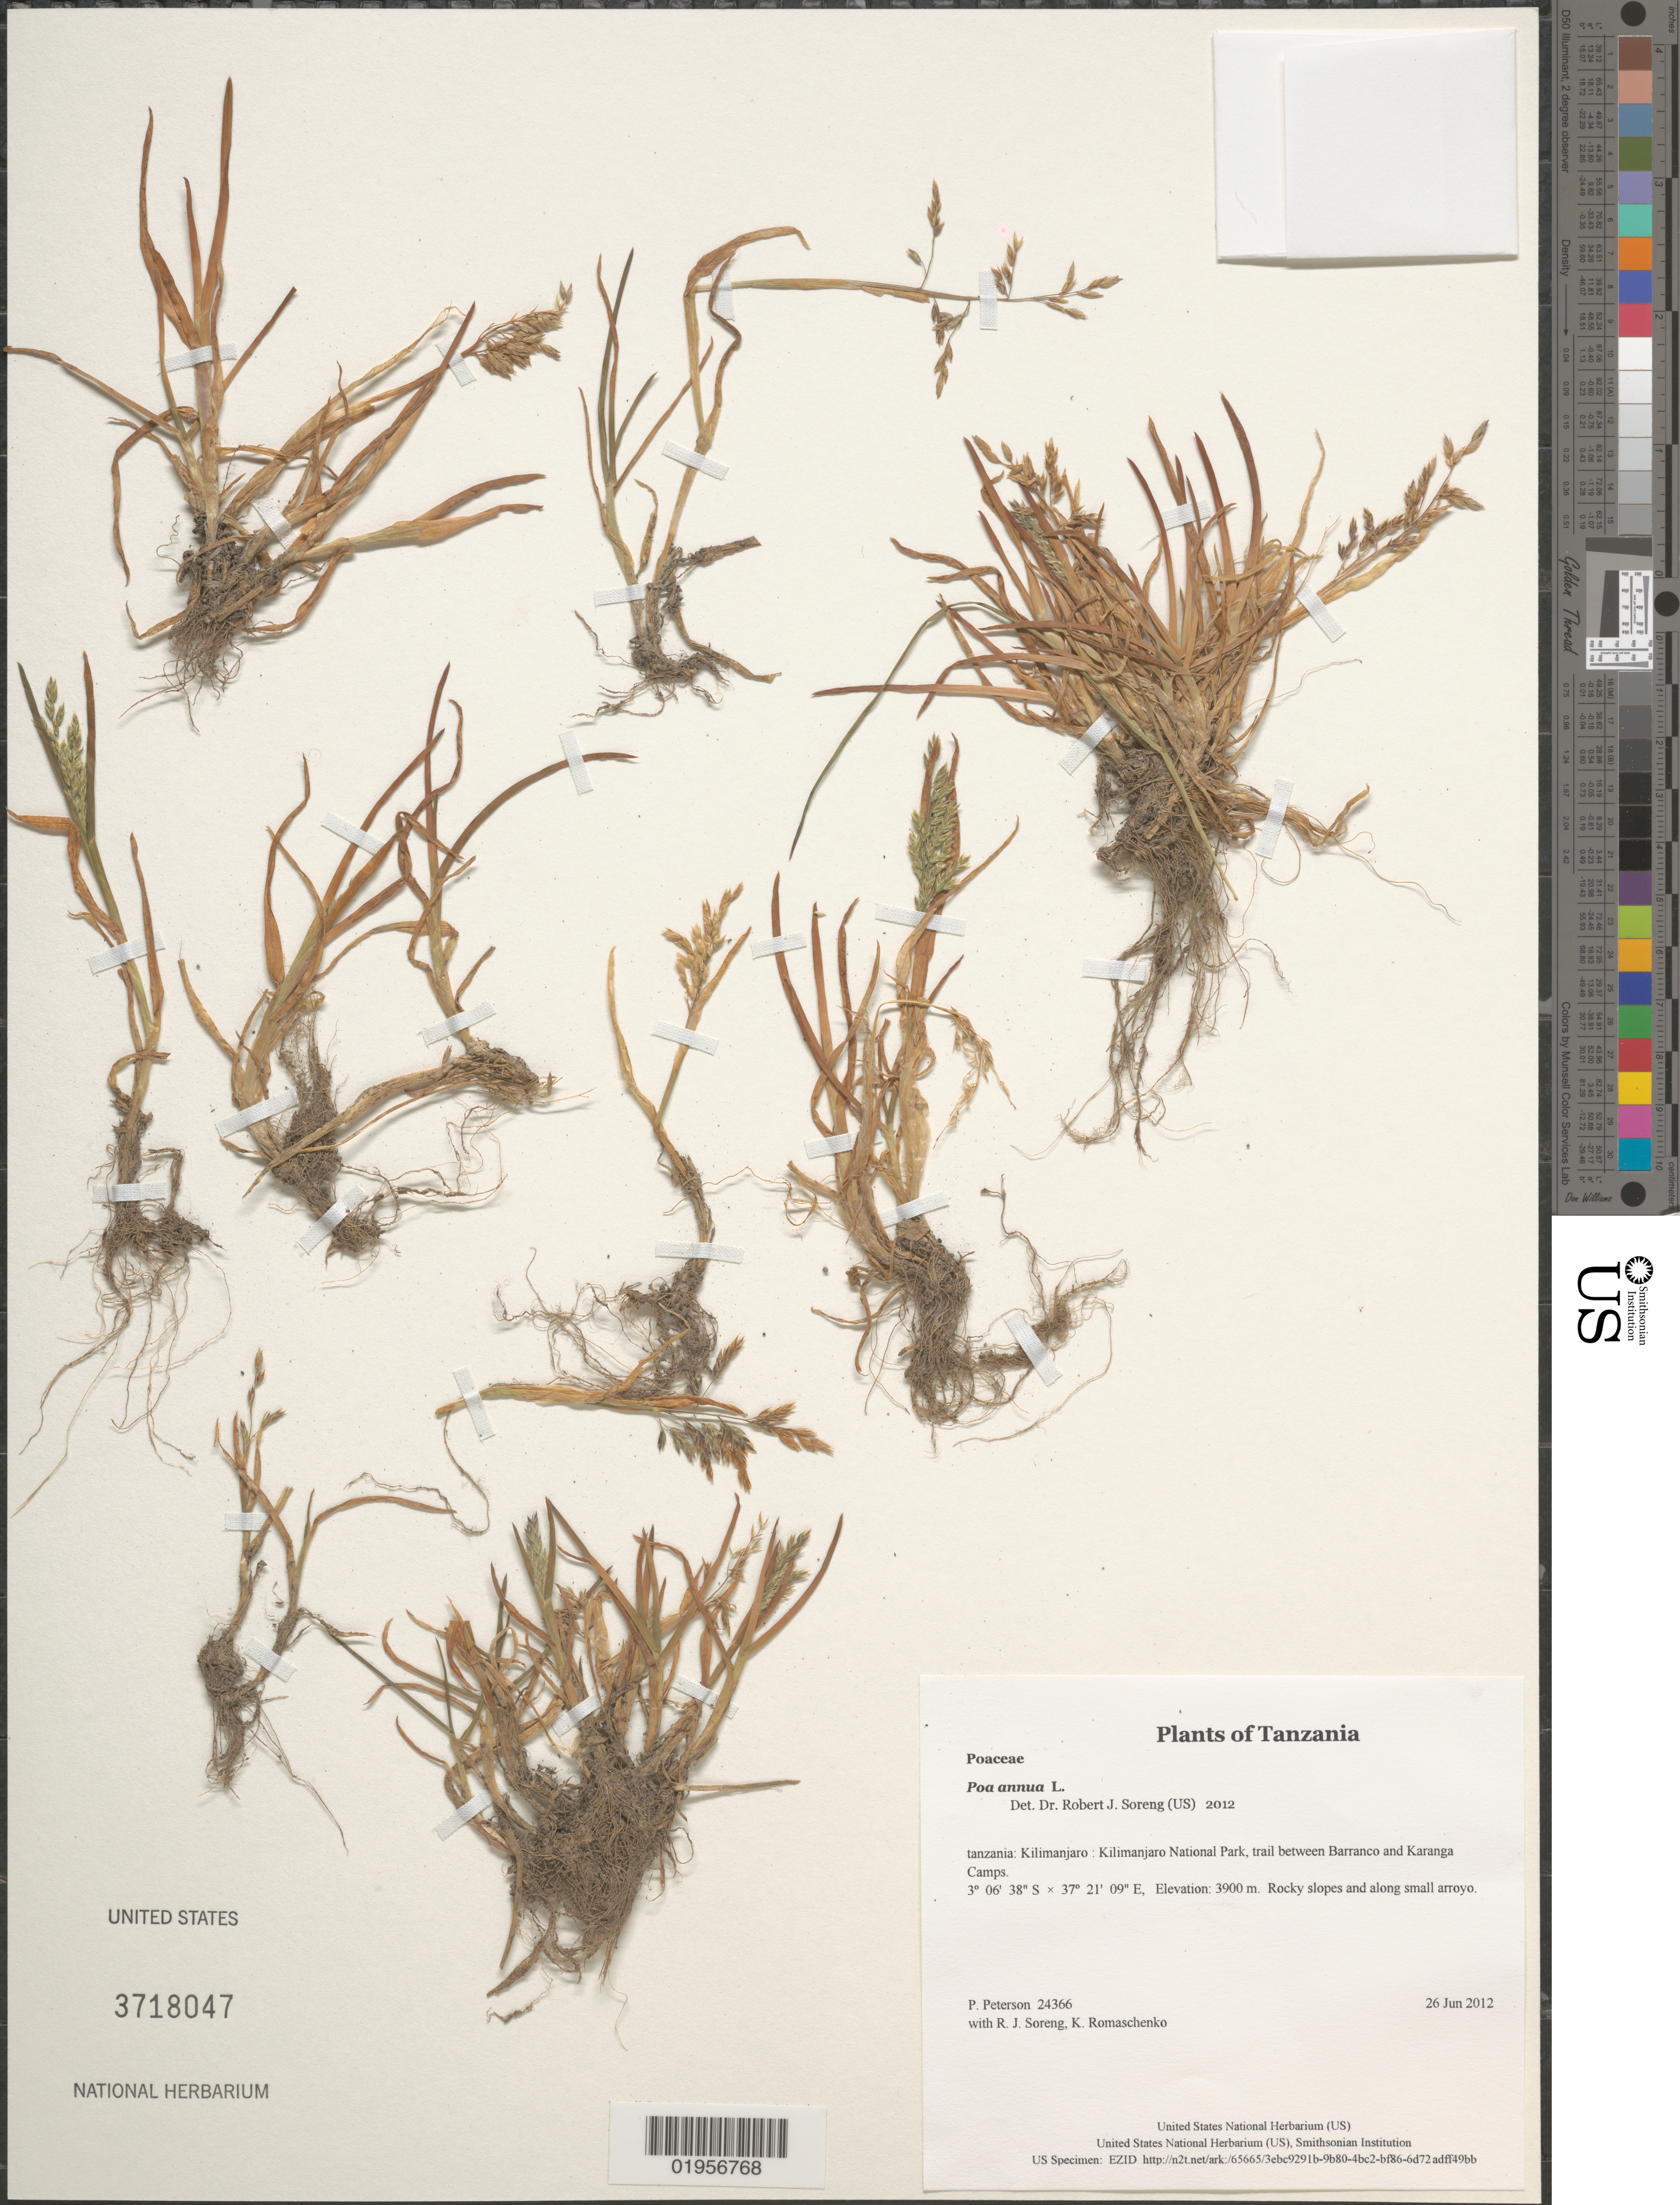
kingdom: Plantae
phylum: Tracheophyta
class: Liliopsida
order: Poales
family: Poaceae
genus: Poa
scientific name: Poa annua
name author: L.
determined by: Soreng, Robert J., Research Associate (BOT), Smithsonian Institution - National Museum of Natural History (UNITED STATES)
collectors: P. M. Peterson, R. J. Soreng & K. Romaschenko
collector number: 24366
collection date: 2012-06-26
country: tanzania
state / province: Kilimanjaro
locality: Kilimanjaro National Park, trail between Barranco and Karanga Camps.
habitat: Rocky slopes and along small arroyo.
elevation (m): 3900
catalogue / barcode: US 3718047